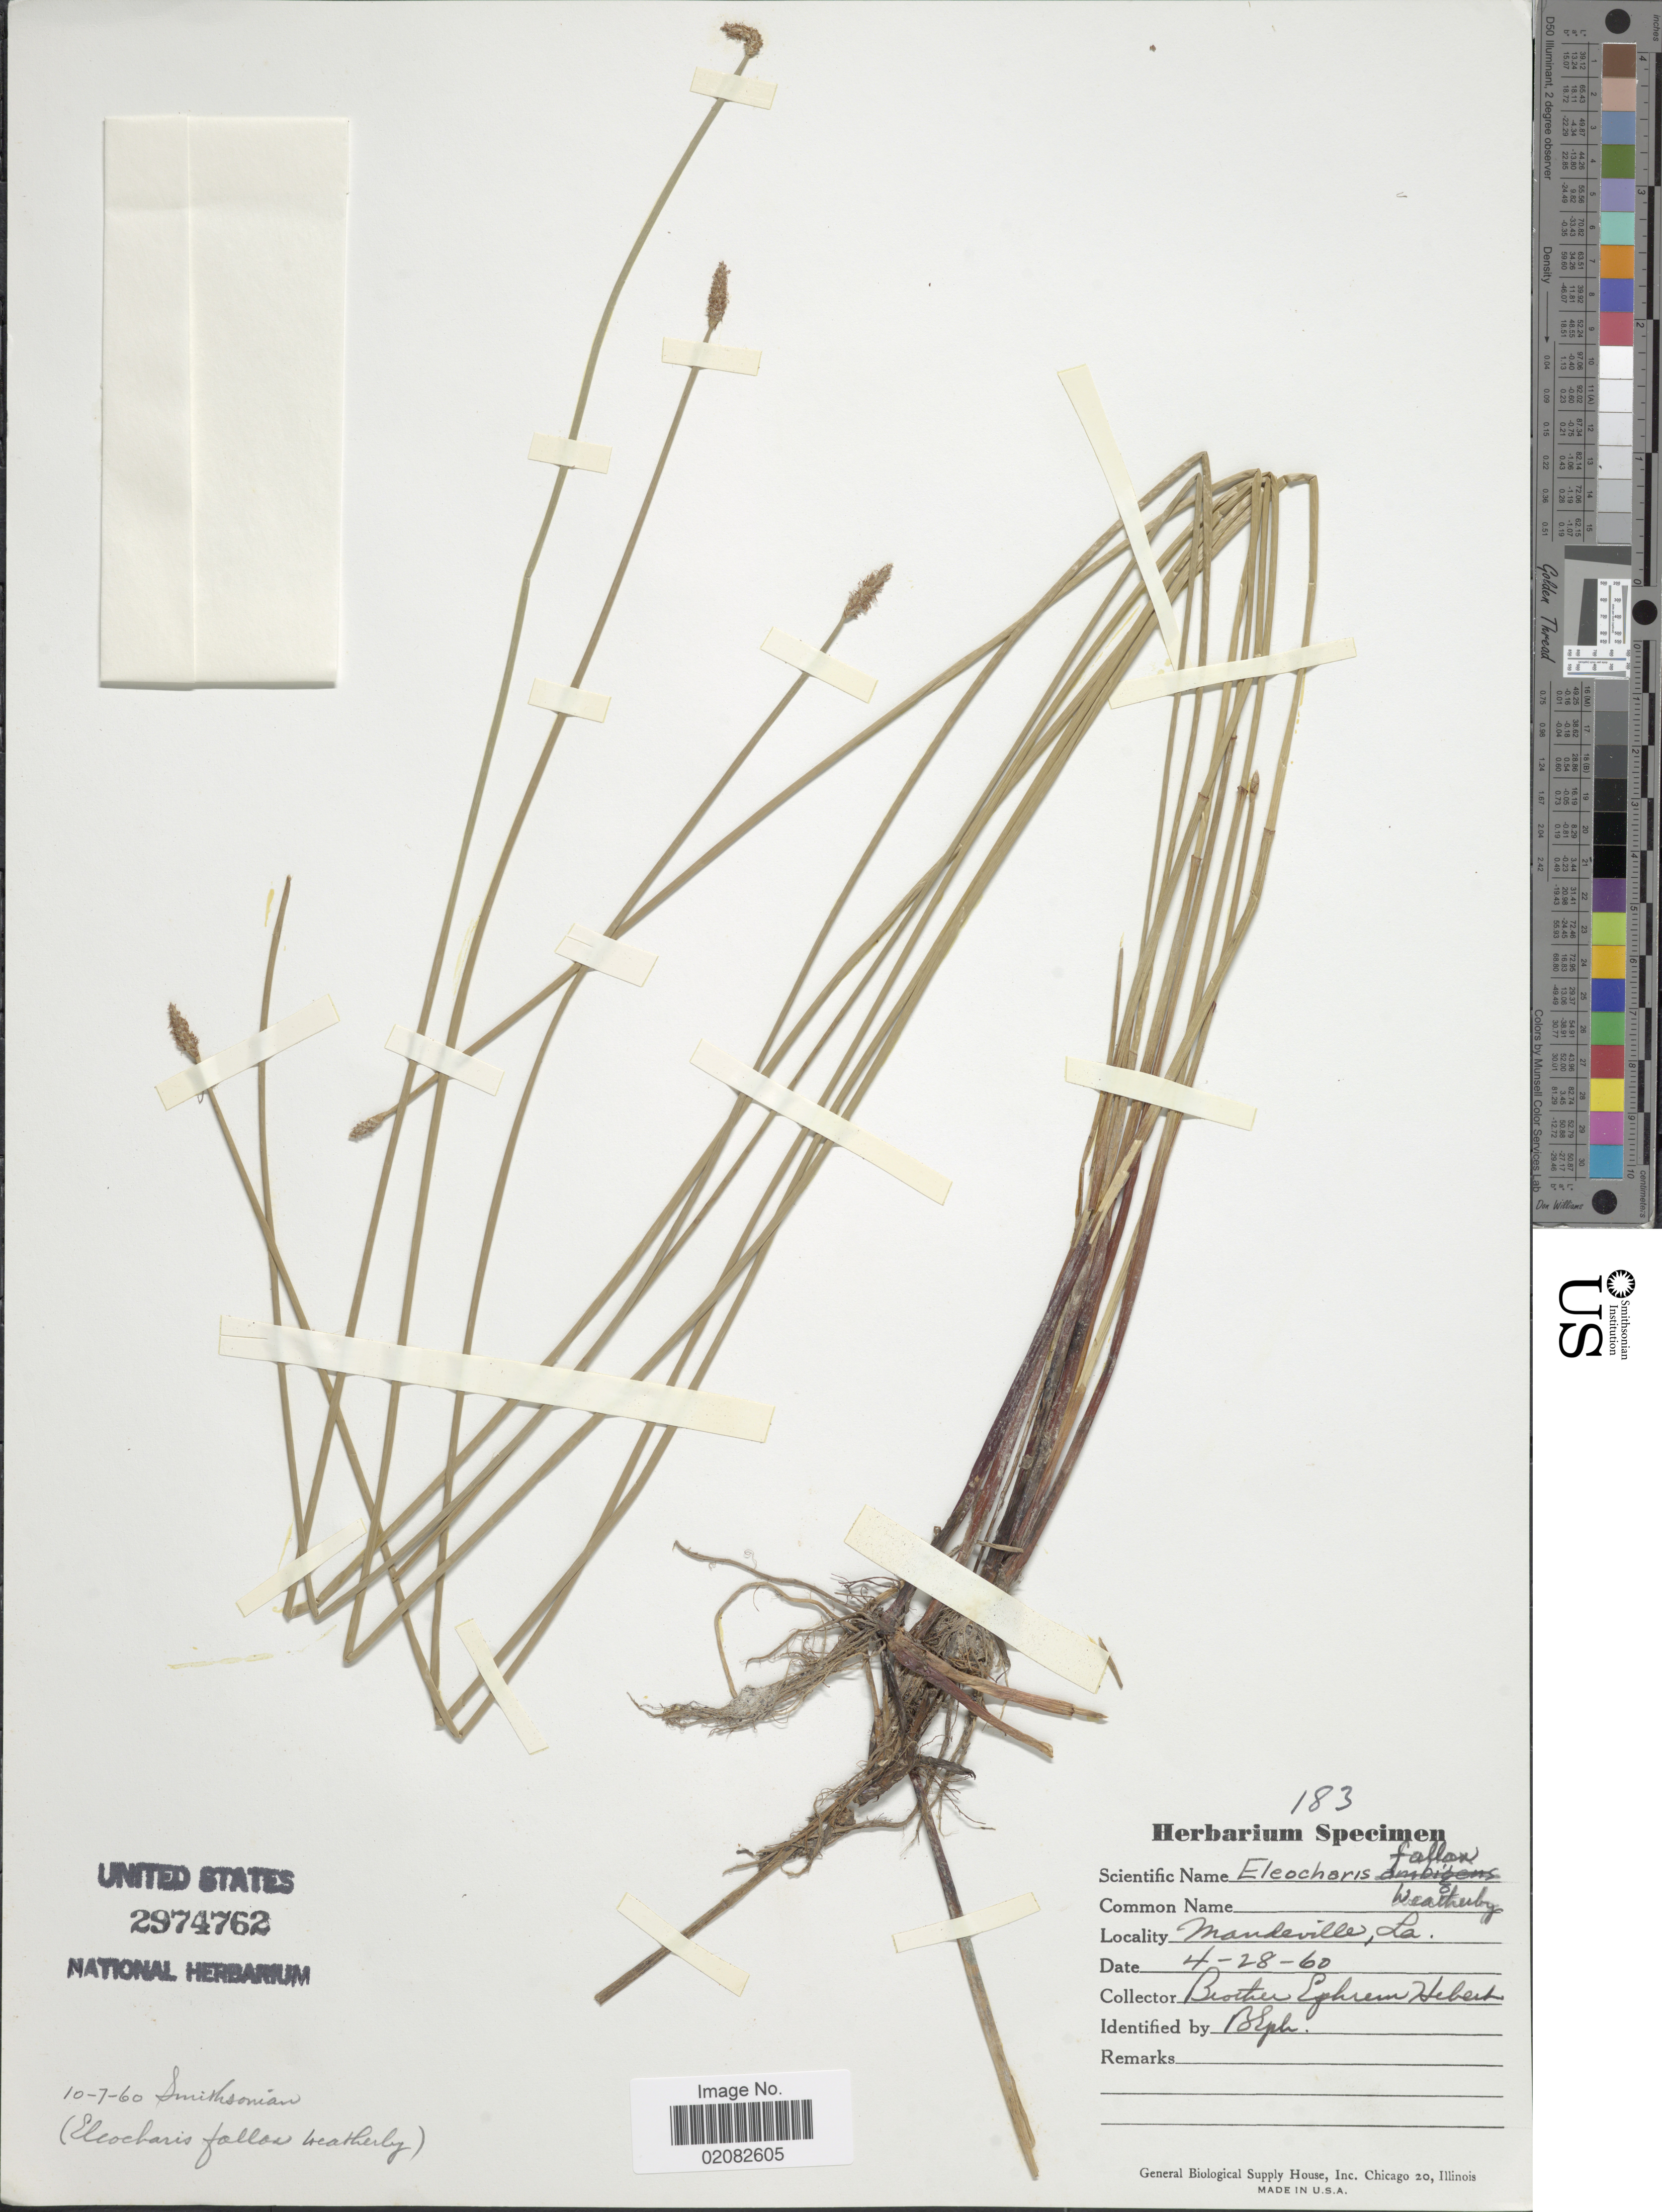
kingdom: Plantae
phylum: Tracheophyta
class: Liliopsida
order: Poales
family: Cyperaceae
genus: Eleocharis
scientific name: Eleocharis fallax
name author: Weath.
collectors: E. Hebert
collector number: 183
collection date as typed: Transcribed d/m/y: 28/4/60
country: United States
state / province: Louisiana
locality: Mandeville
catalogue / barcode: US 2974762